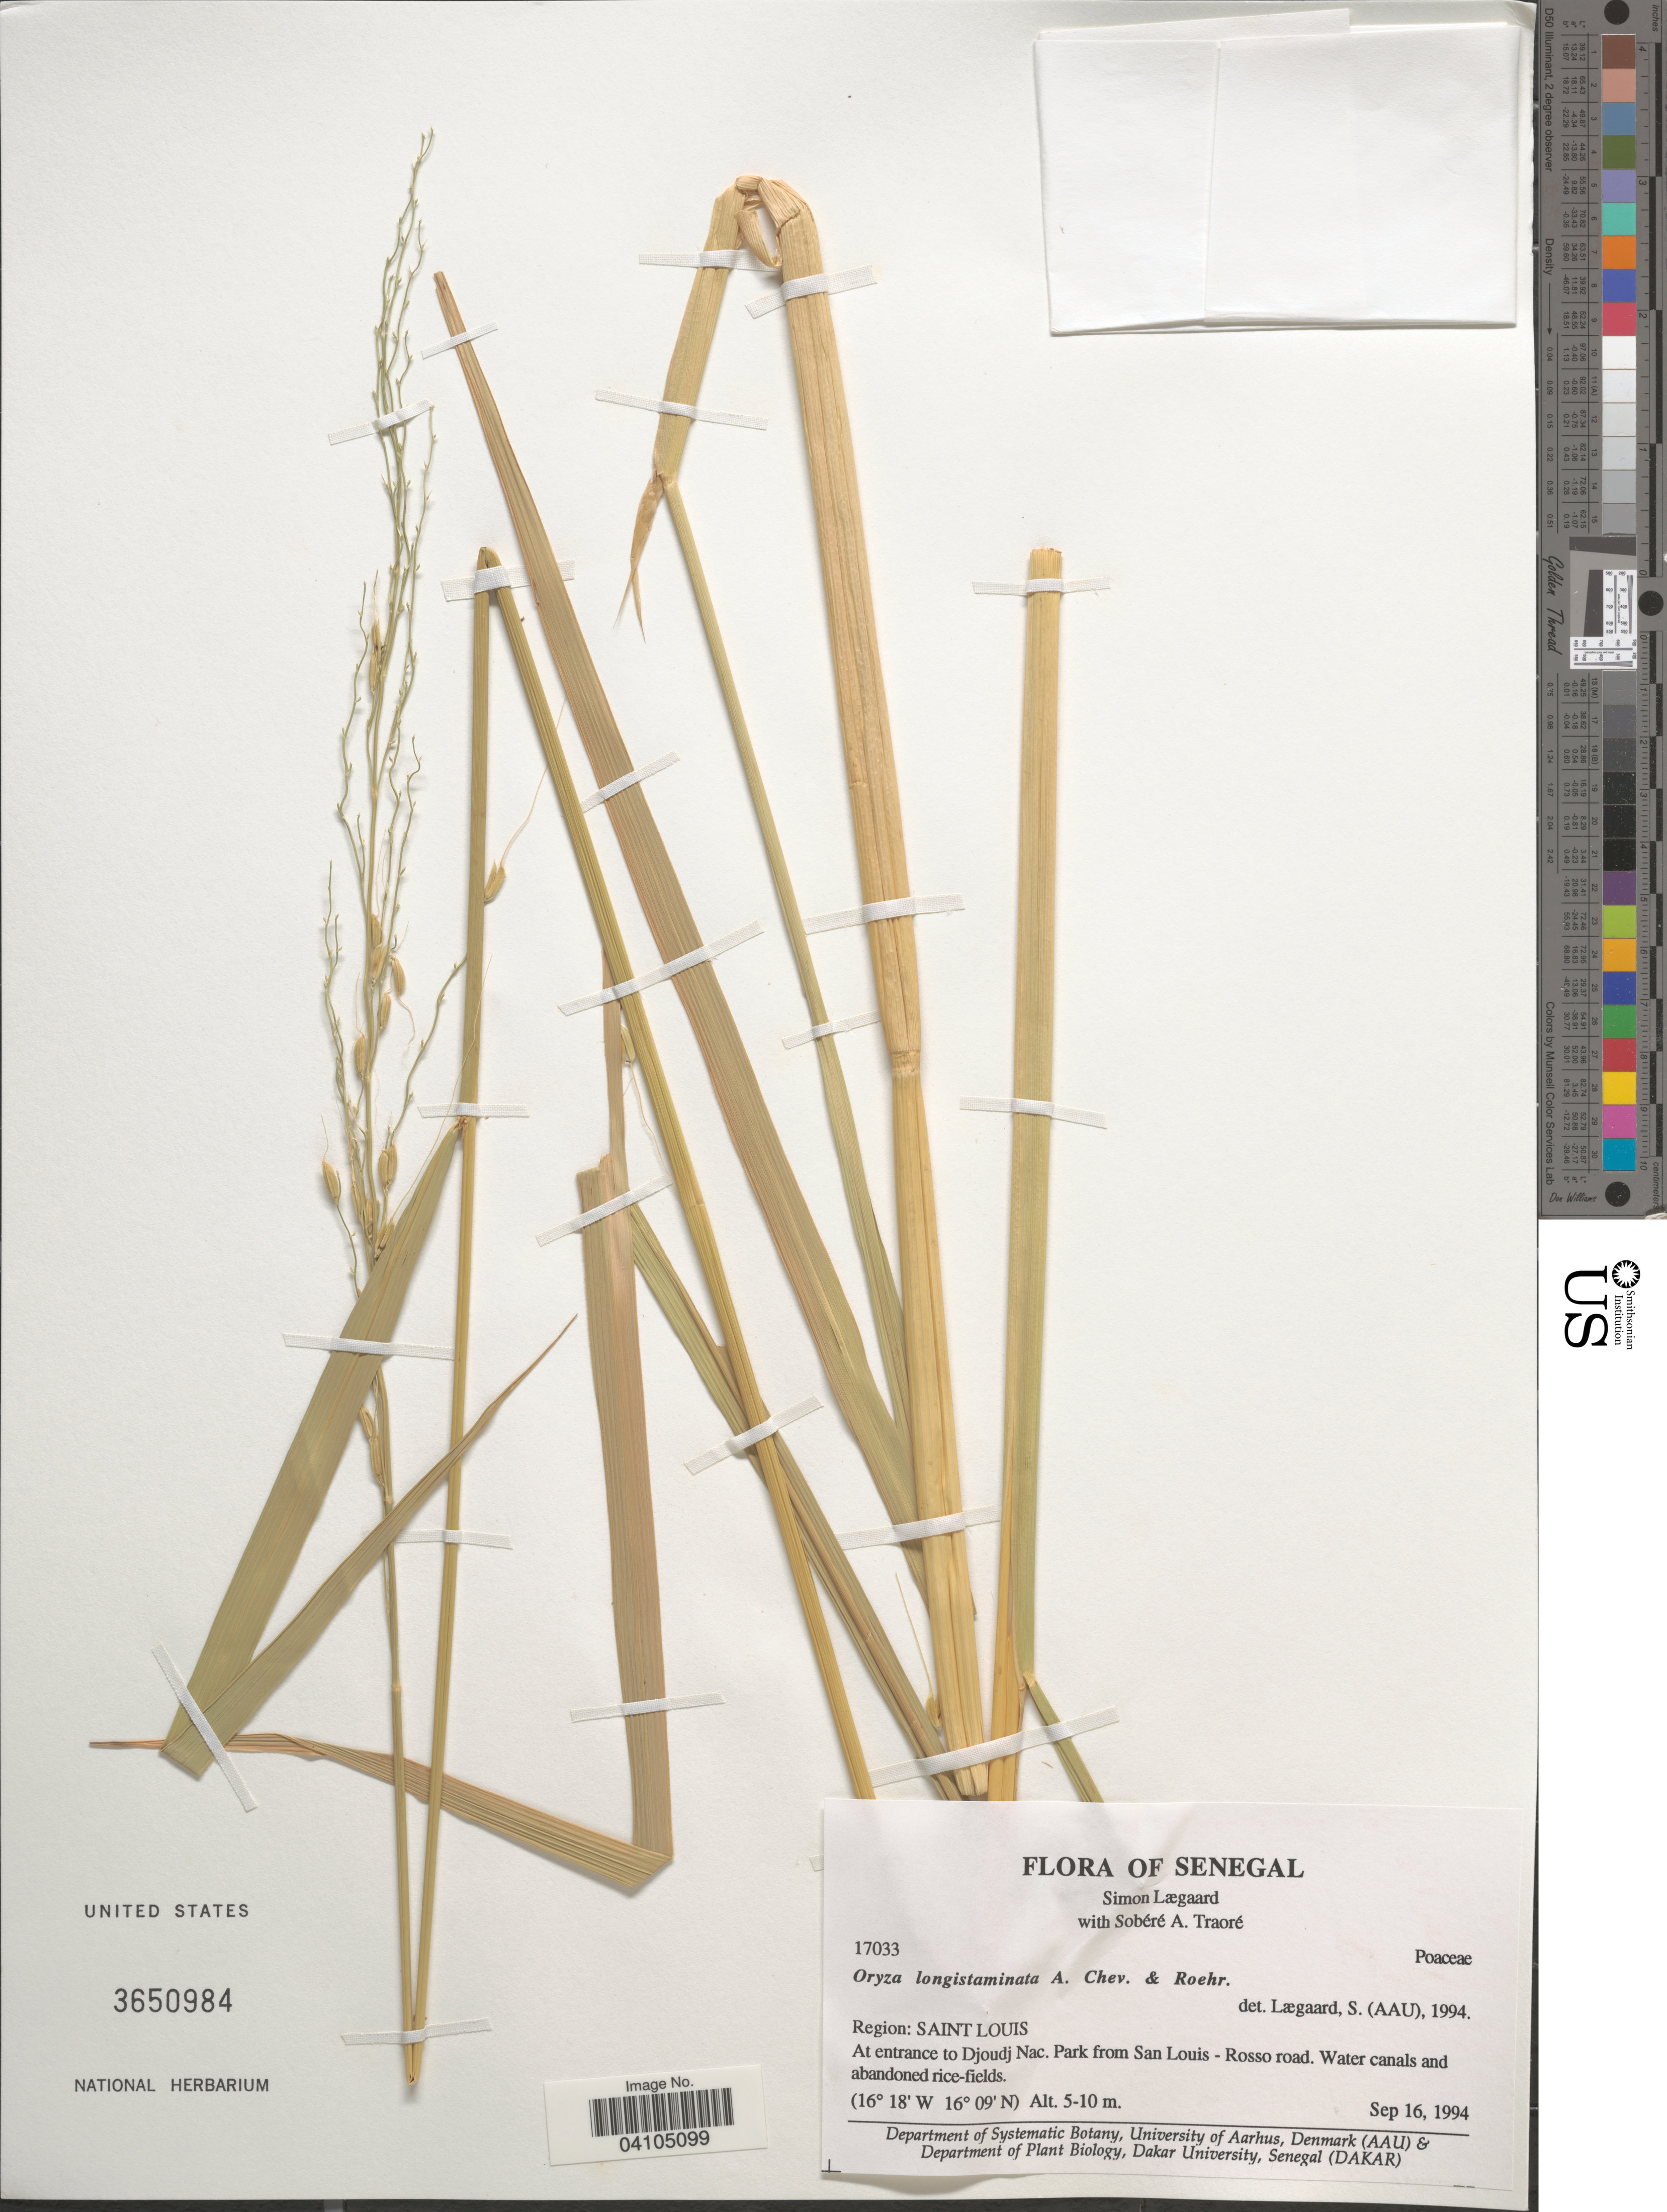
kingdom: Plantae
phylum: Tracheophyta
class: Liliopsida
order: Poales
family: Poaceae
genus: Oryza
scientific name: Oryza longistaminata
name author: A. Chev. & Roehr.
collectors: S. Lægaard & S. Traore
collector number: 17033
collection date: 1994-09-16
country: Senegal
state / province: Saint-Louis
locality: Region: Saint Louis. At entrance to Djoudj Nac. Park from San Louis - Rosso road.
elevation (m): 5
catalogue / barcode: US 3650984